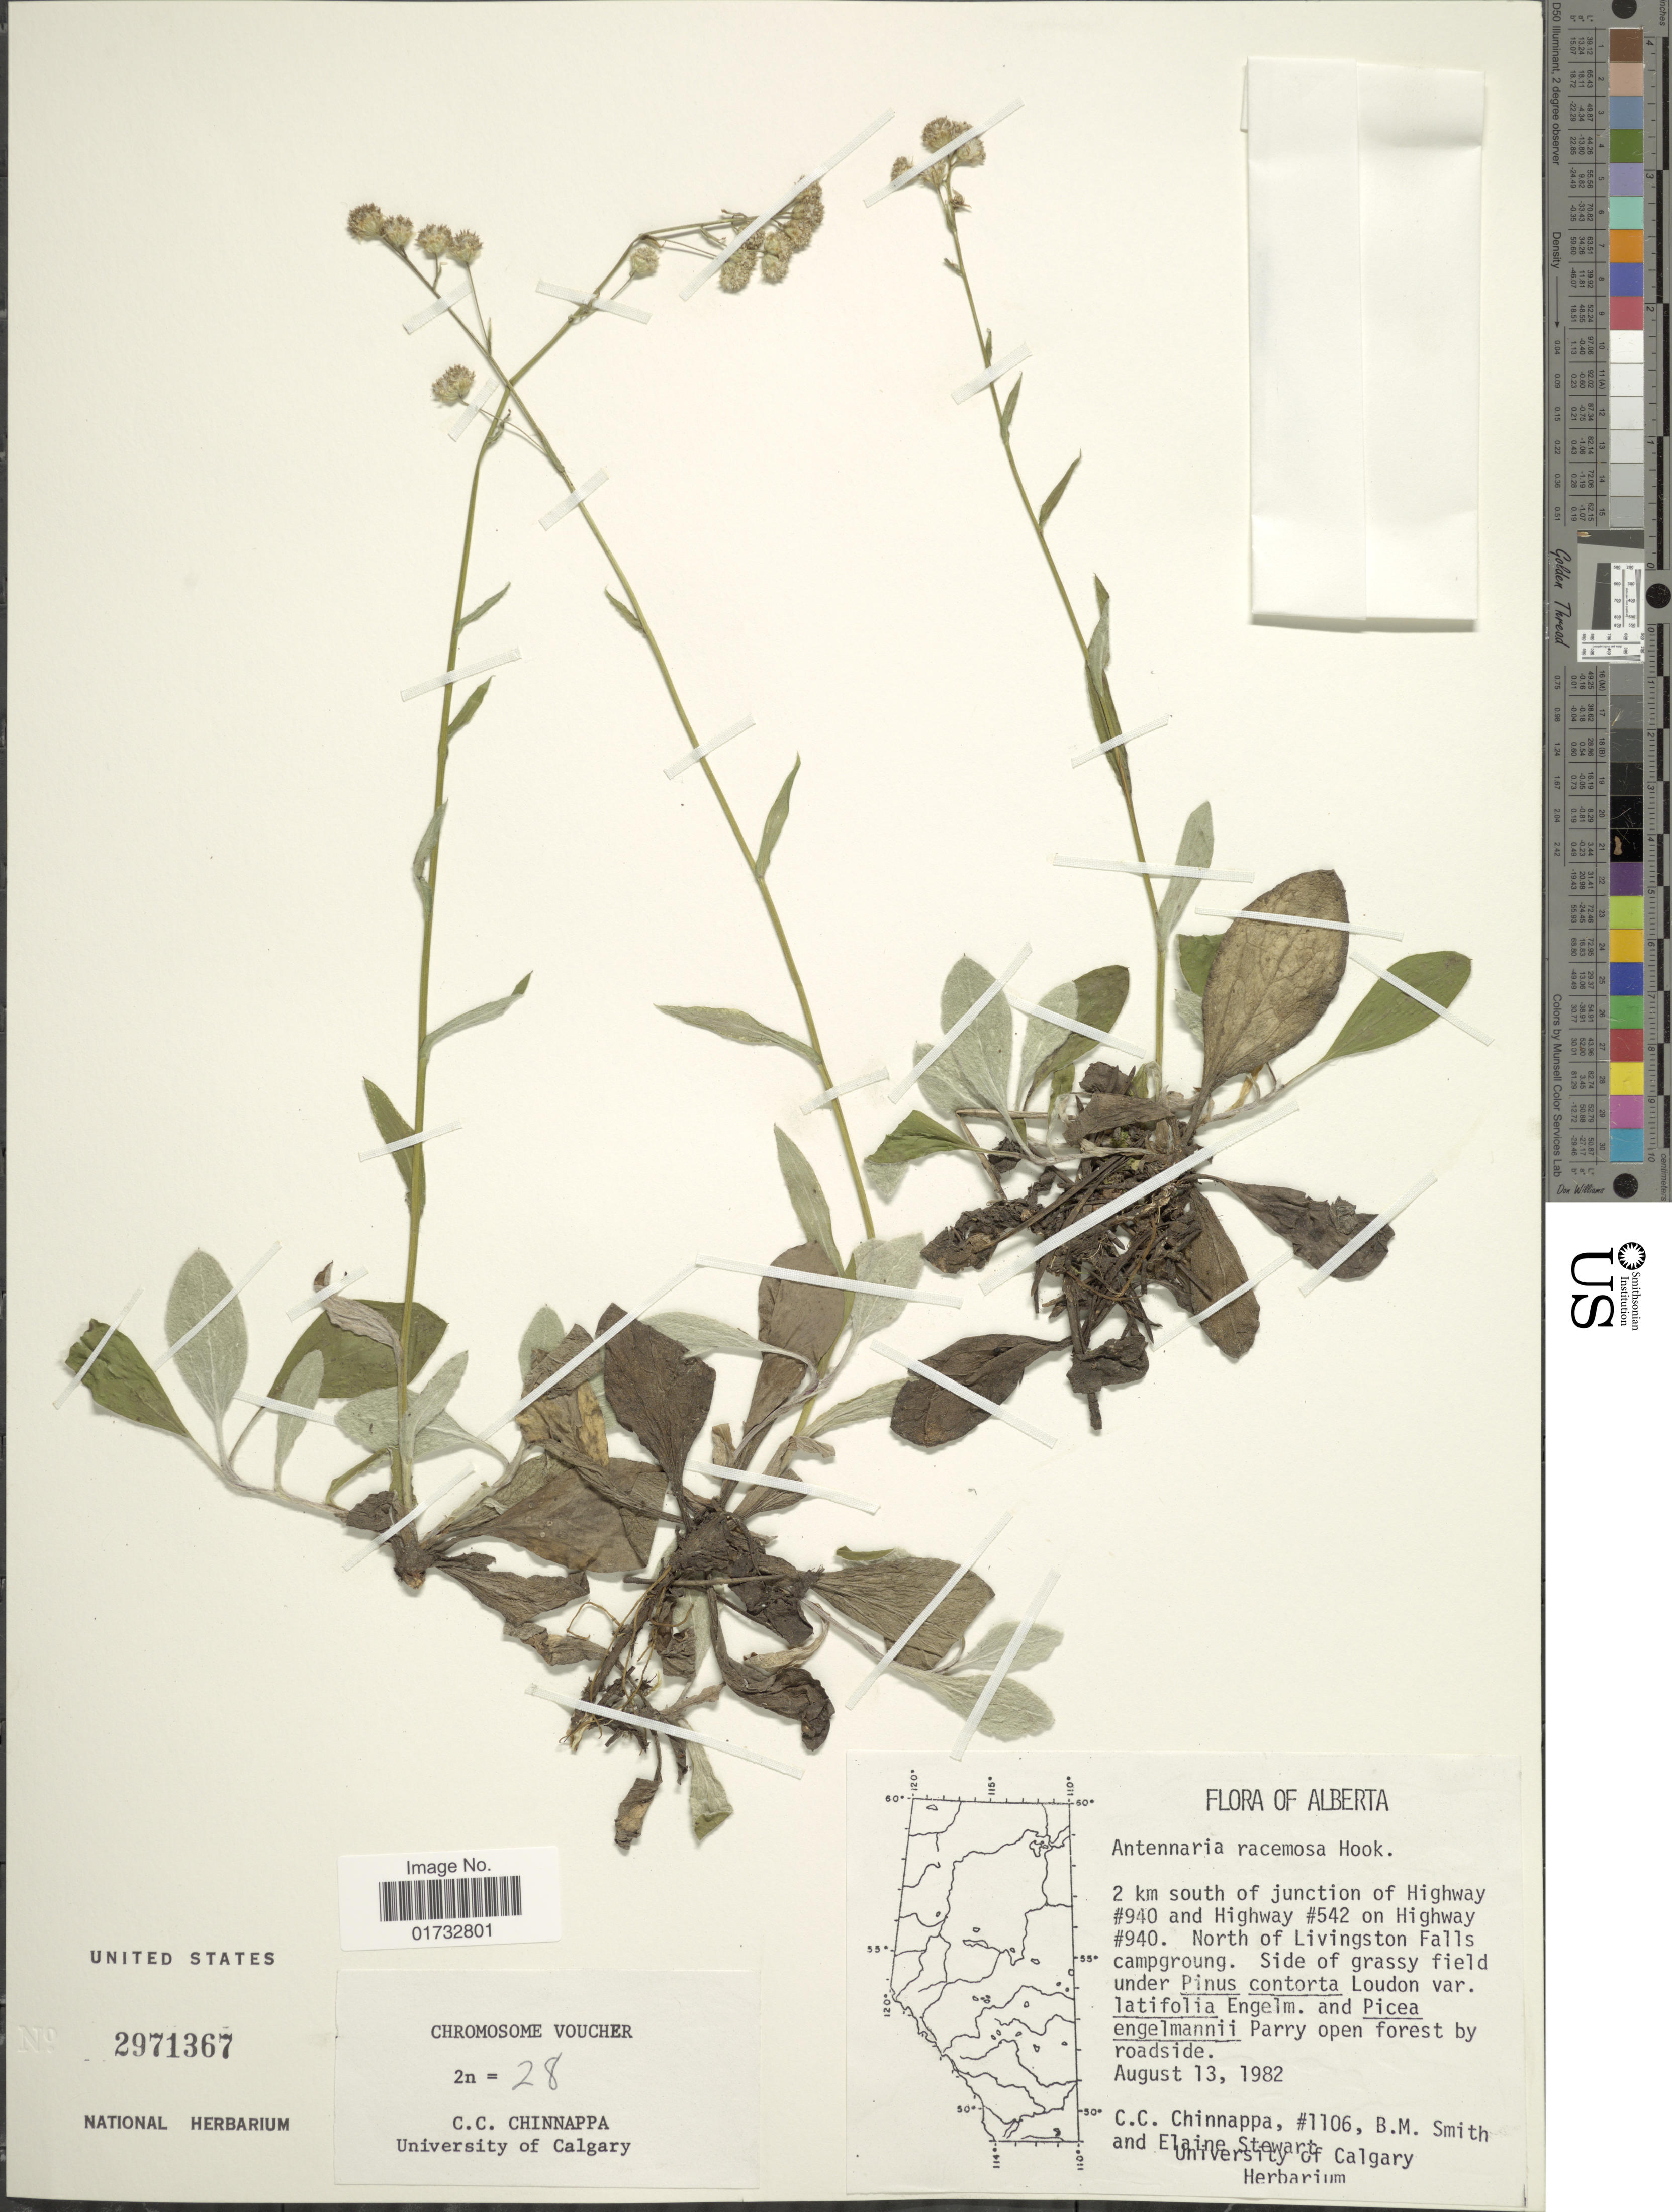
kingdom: Plantae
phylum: Tracheophyta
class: Magnoliopsida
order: Asterales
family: Asteraceae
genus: Antennaria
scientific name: Antennaria racemosa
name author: Hook.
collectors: C. Chinnappa, B. D. Smith & E. Stewart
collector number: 1106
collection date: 1982-08-13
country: Canada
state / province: Alberta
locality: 2 km south of junction of Highway #940 and Highway #542 on Highway #940. North of Livingston Falls campgroung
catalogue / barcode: US 2971367